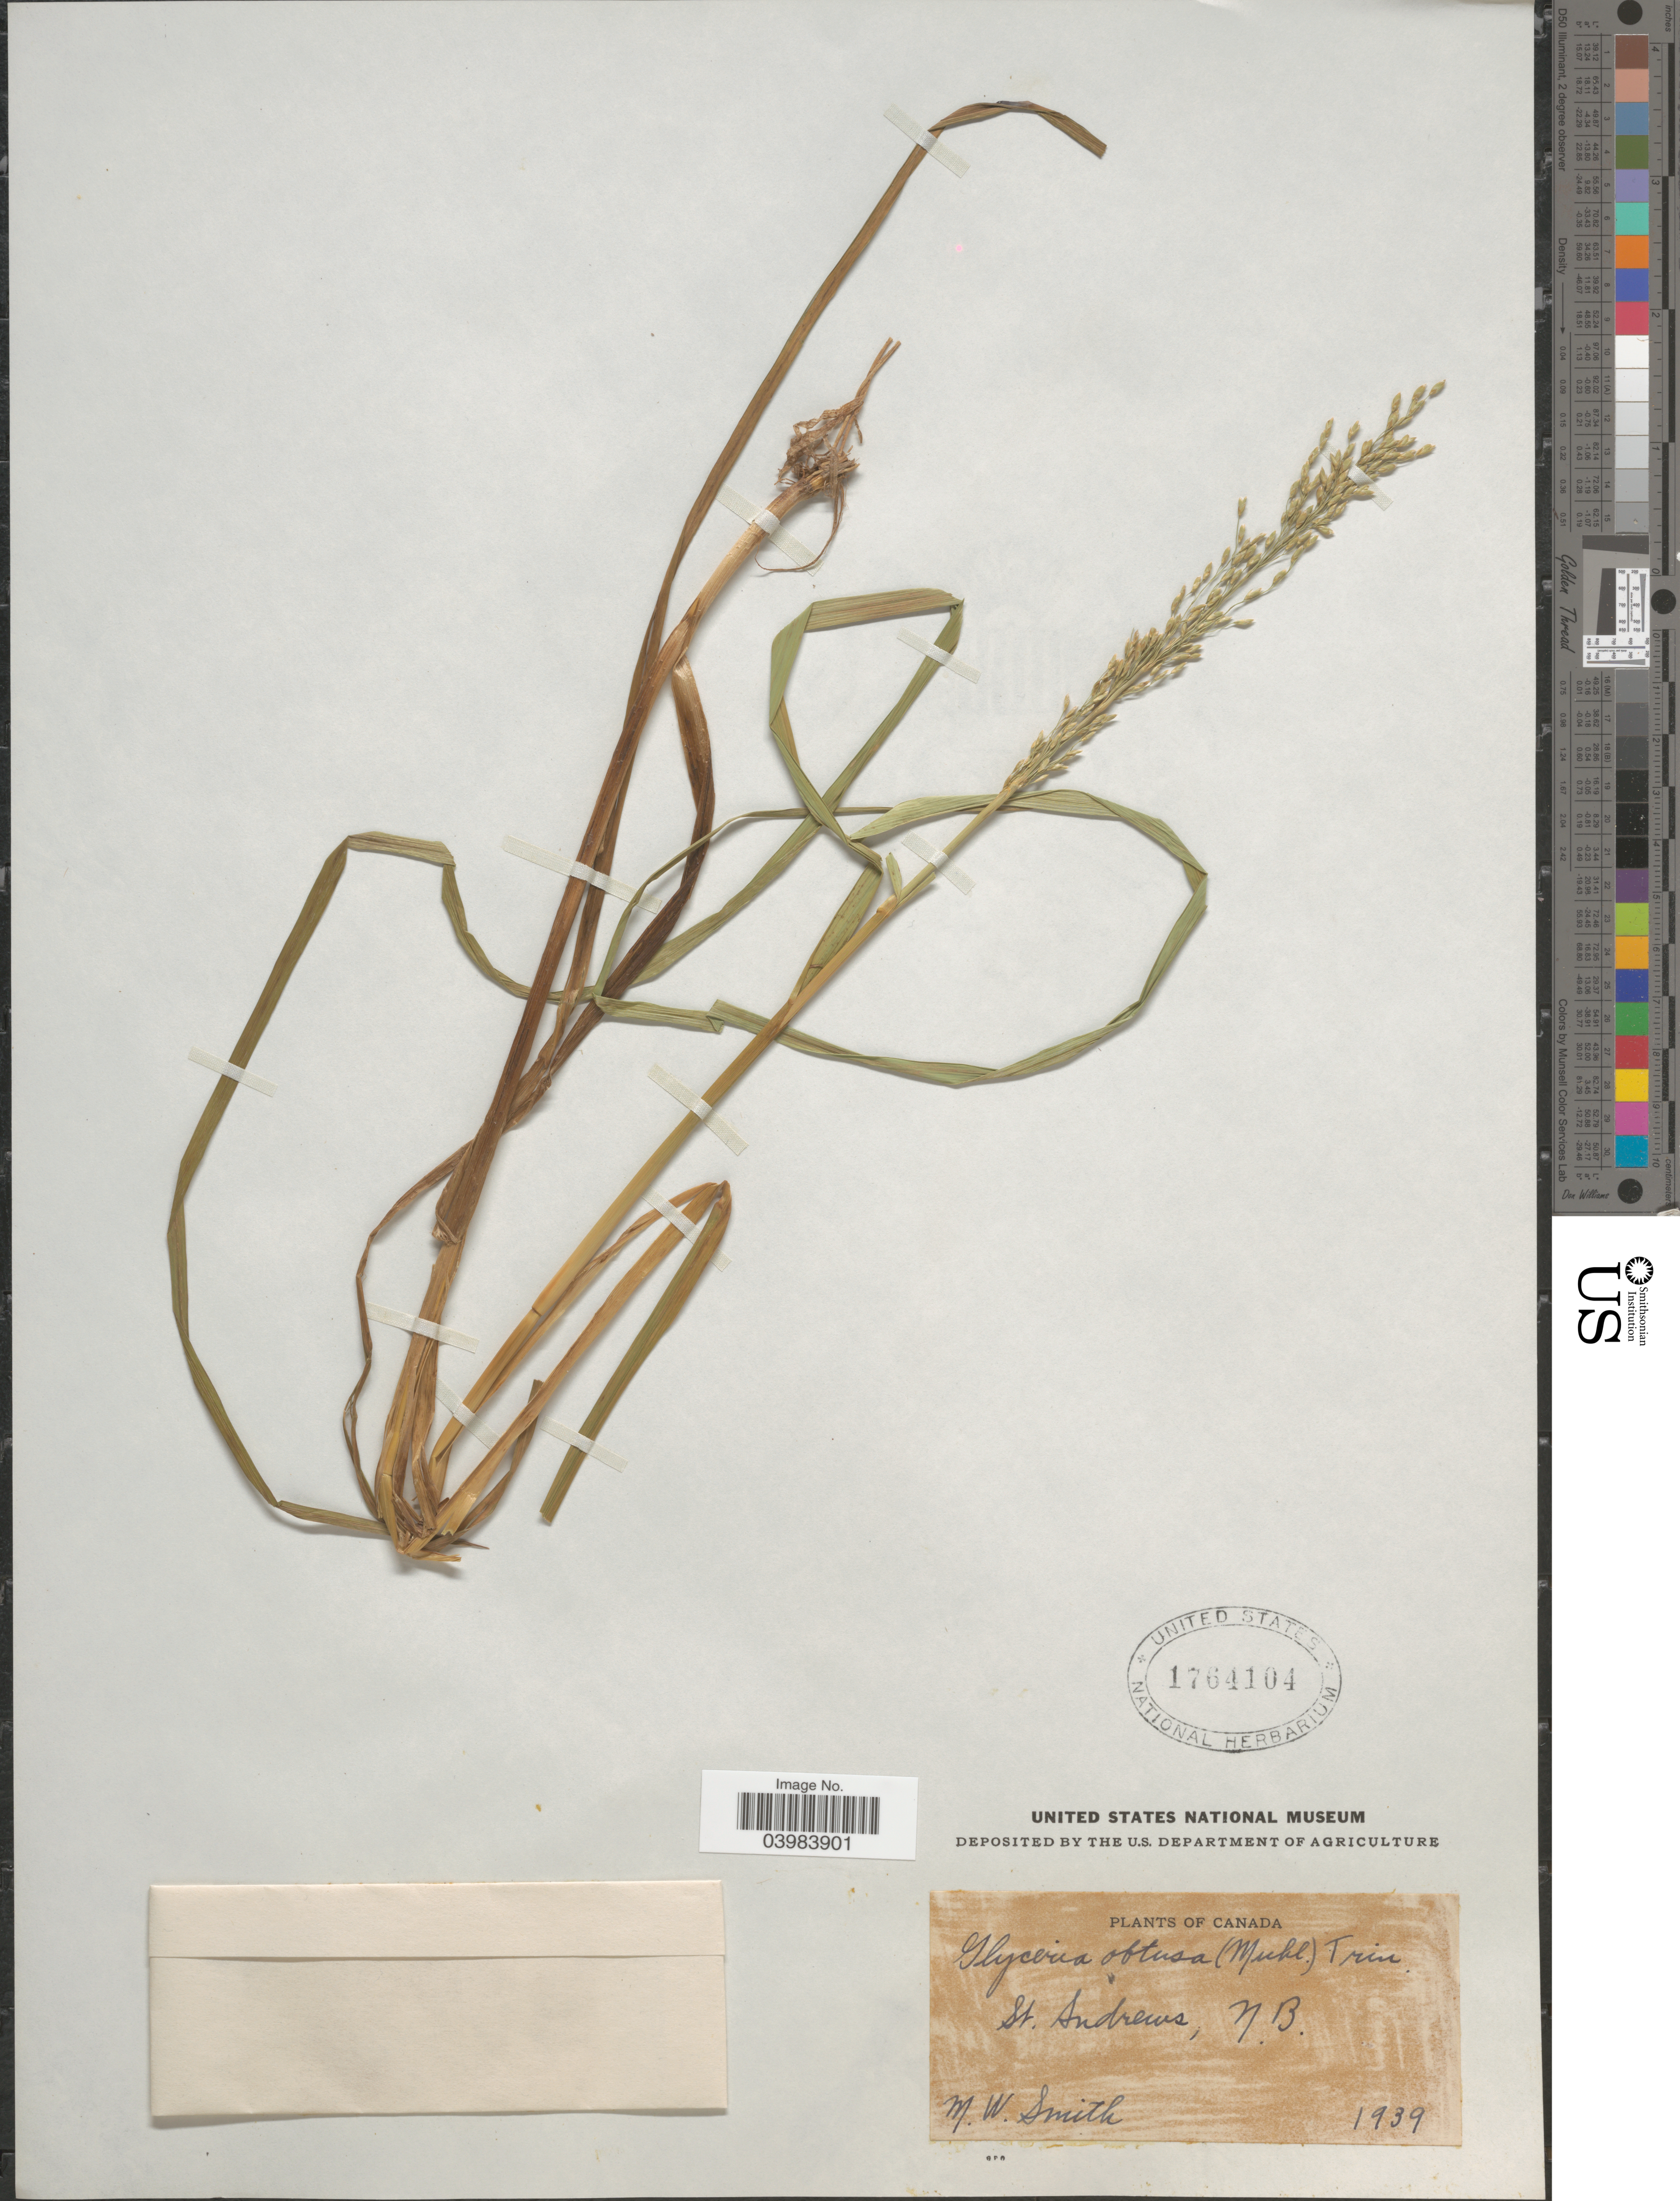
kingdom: Plantae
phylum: Tracheophyta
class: Liliopsida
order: Poales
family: Poaceae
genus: Glyceria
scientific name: Glyceria obtusa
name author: (Muhl.) Trin.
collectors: M. Smith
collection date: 1939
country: Canada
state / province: New Brunswick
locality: St. Andrews.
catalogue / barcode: US 1764104